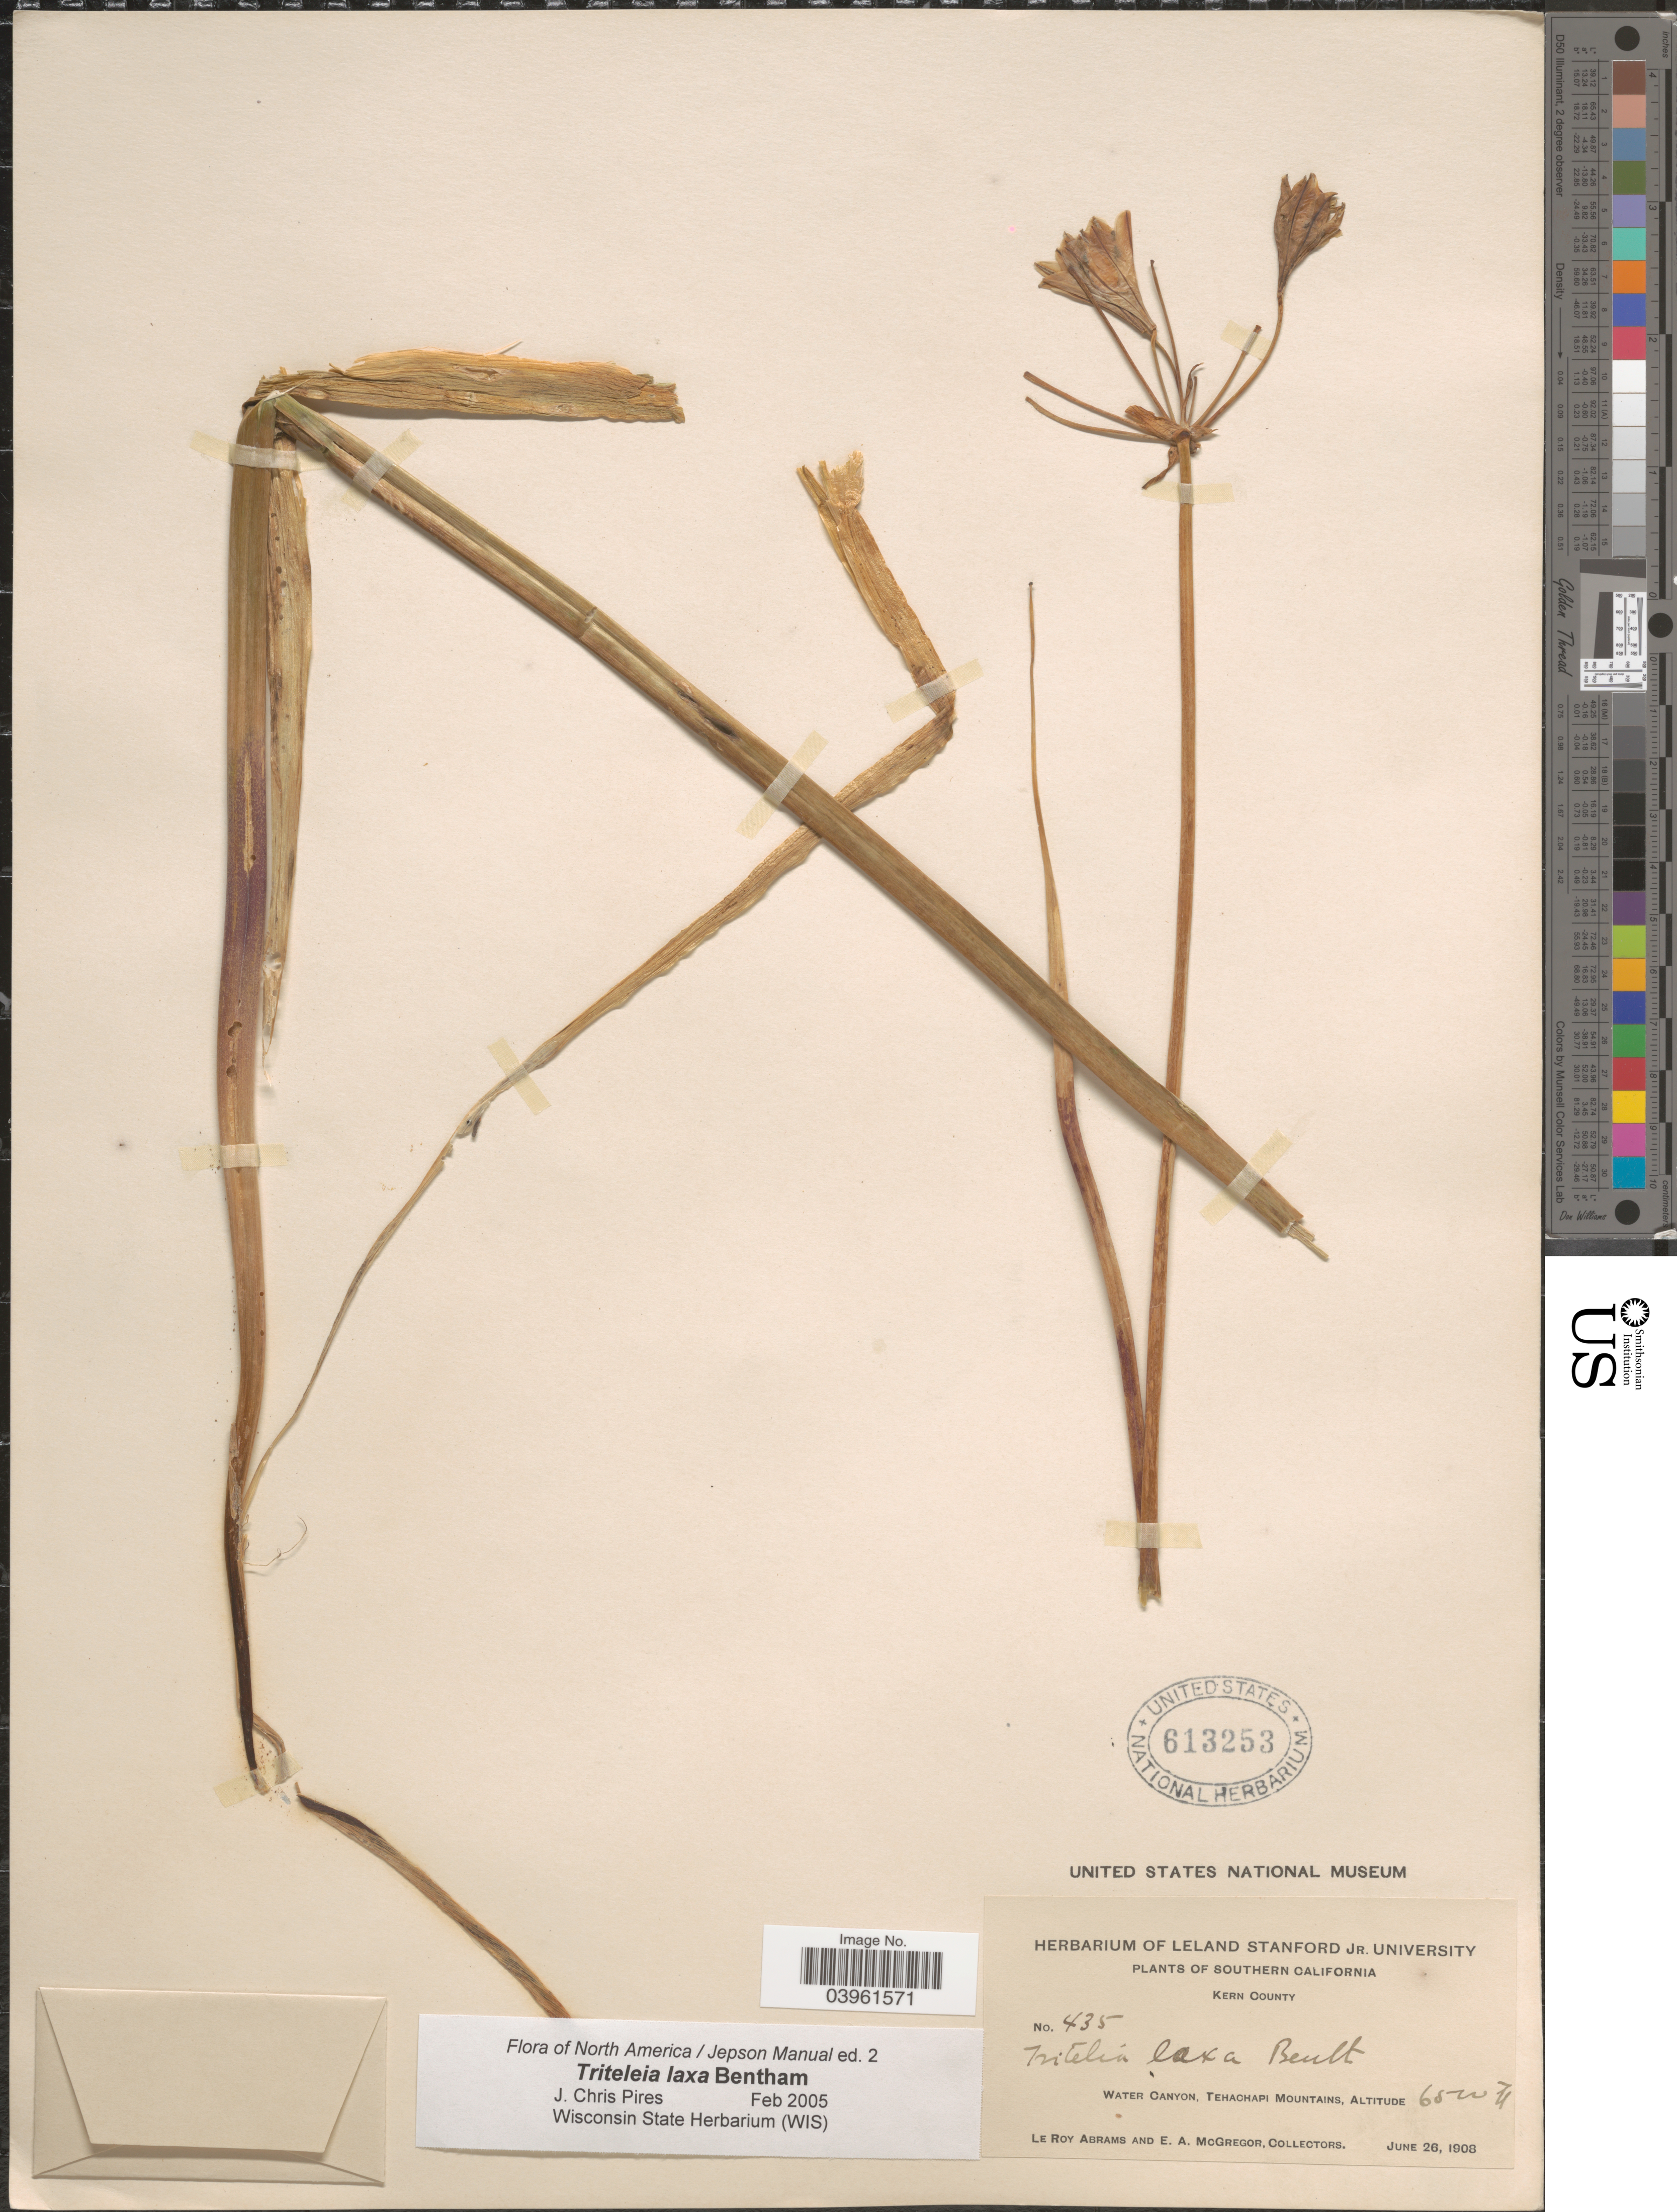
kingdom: Plantae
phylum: Tracheophyta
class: Liliopsida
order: Asparagales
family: Asparagaceae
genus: Triteleia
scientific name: Triteleia laxa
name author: Benth.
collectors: L. Abrams & E. A. McGregor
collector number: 435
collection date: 1908-06-26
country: United States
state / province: California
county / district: Kern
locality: Southern California. Kern County. Water Canyon, Tehachapi Mountains.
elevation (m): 1981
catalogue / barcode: US 613253